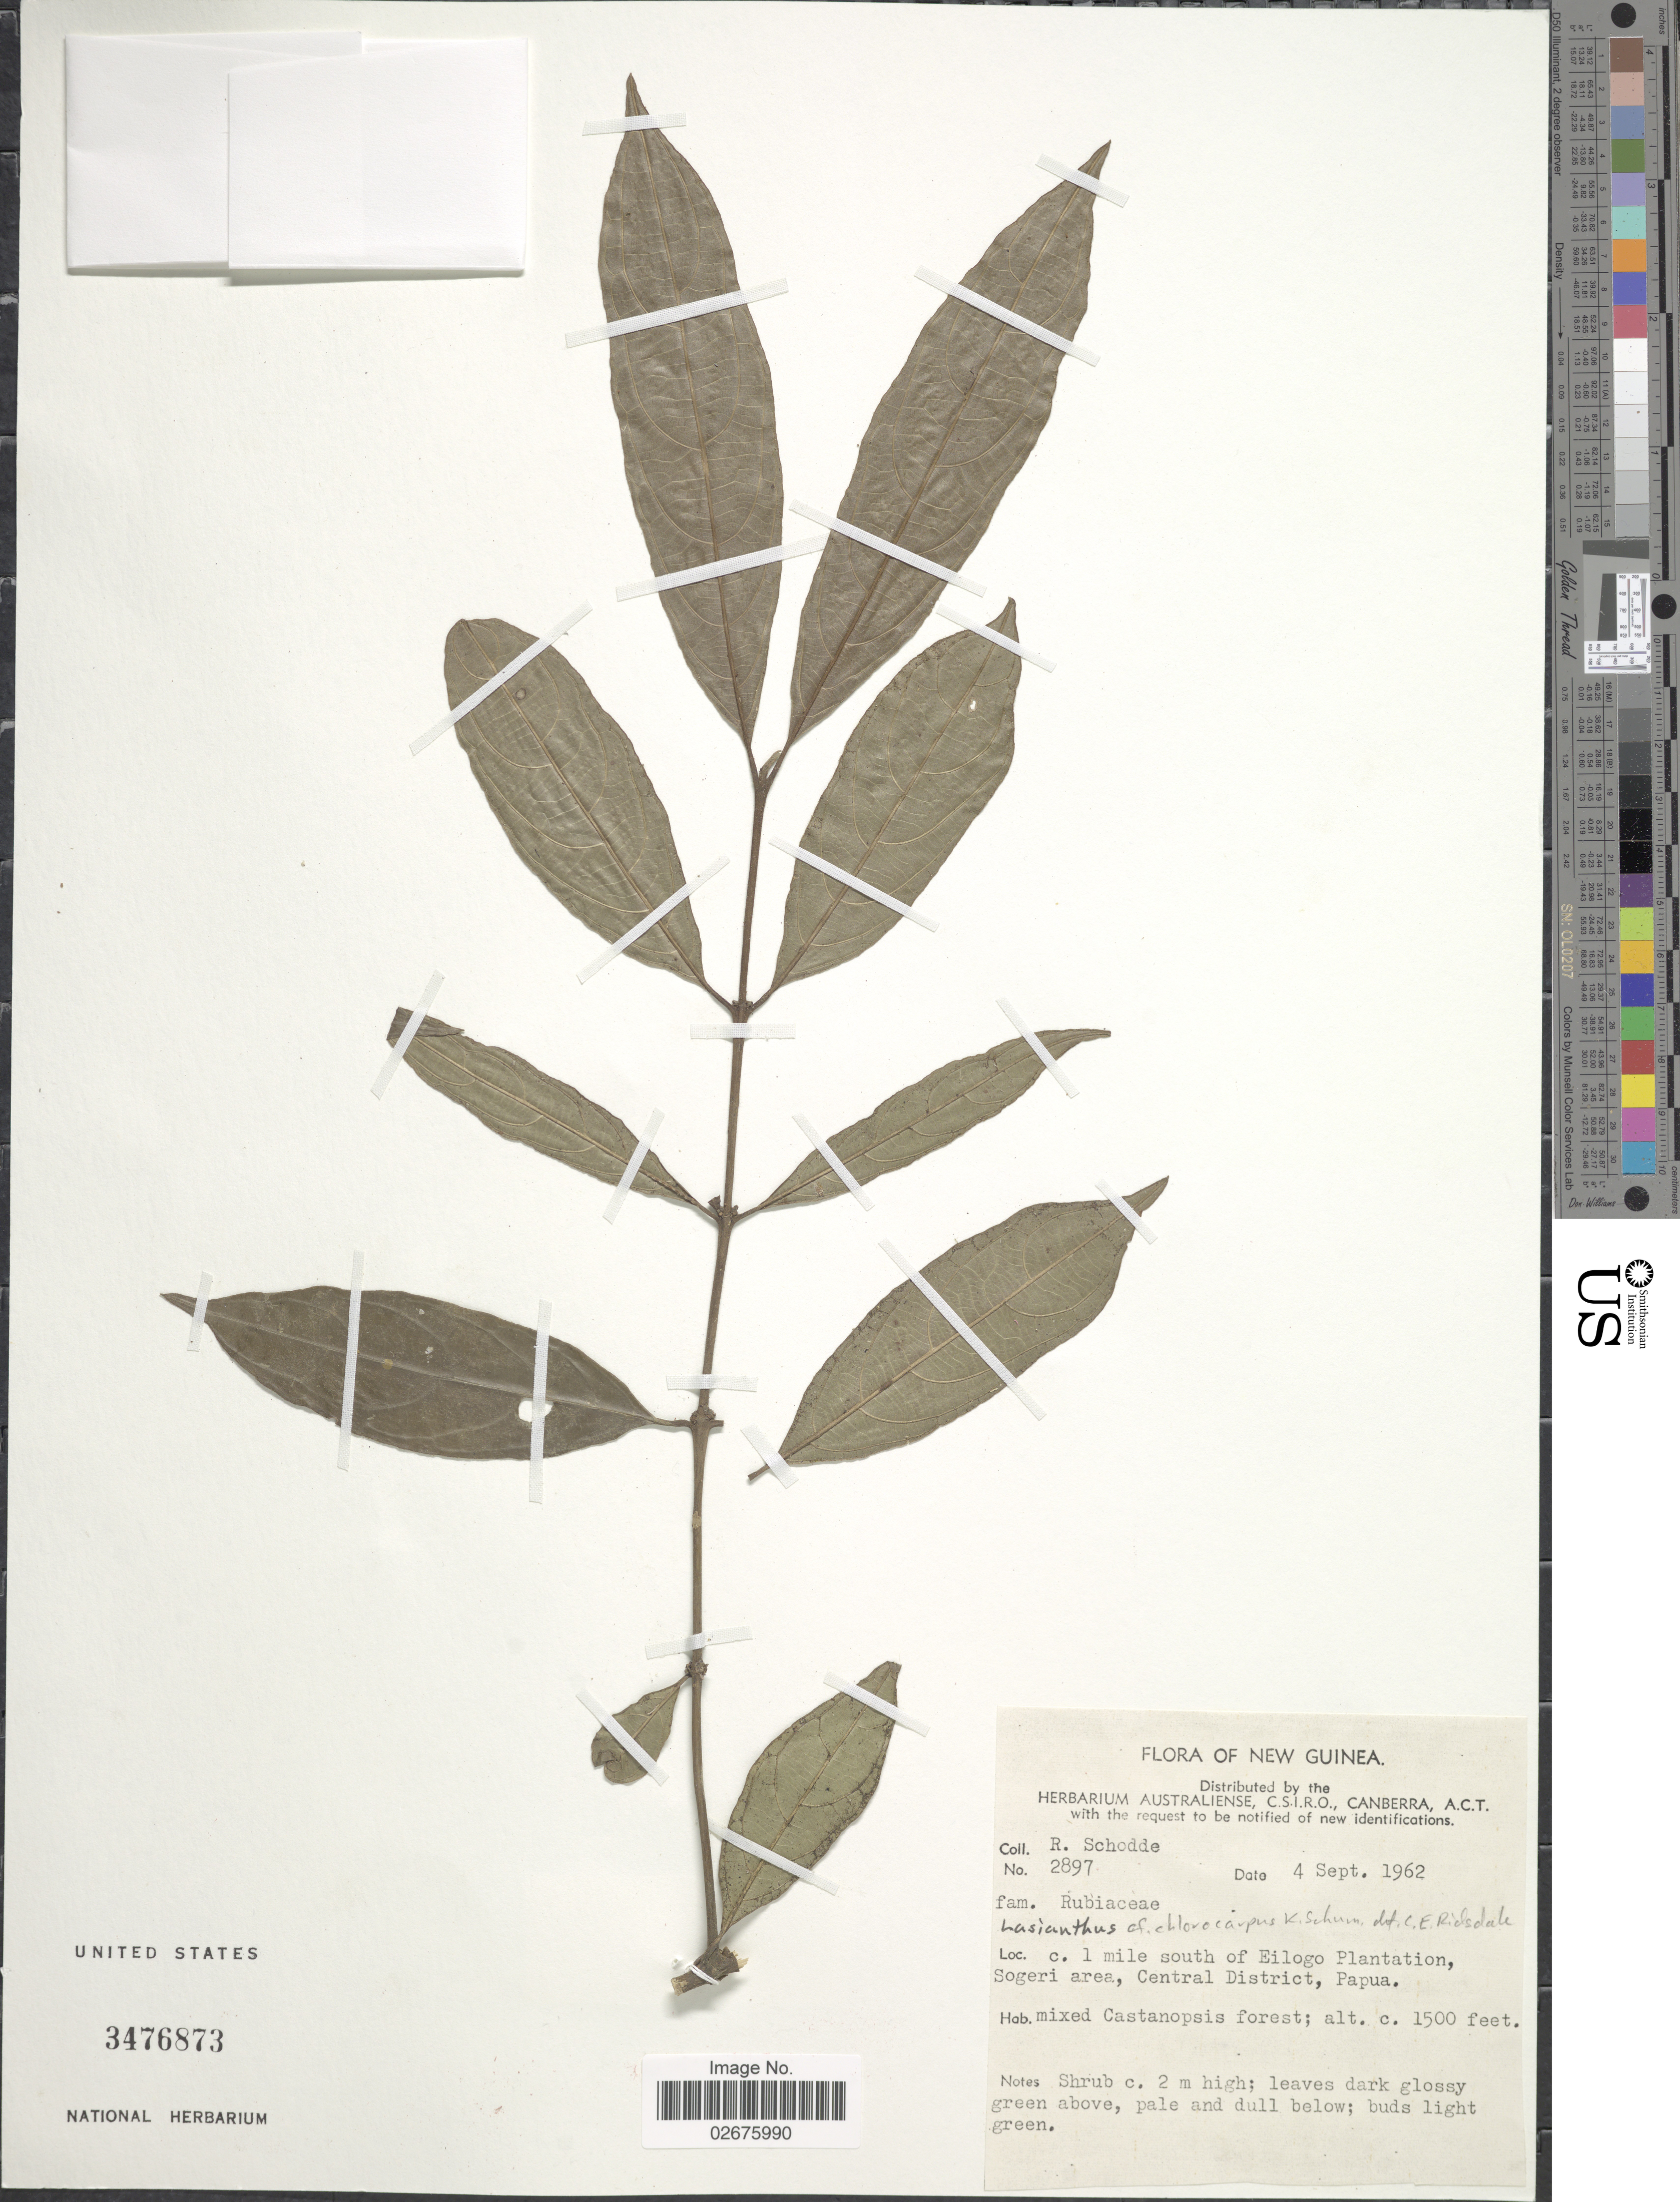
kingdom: Plantae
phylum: Tracheophyta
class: Magnoliopsida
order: Gentianales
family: Rubiaceae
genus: Lasianthus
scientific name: Lasianthus chlorocarpus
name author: K. Schum.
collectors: R. Schodde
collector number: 2897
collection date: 1962-09-04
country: Papua New Guinea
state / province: Central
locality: New Guinea, c. 1 mile south of Eilogo Plantation, Sogeri area, Central District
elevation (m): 457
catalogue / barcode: US 3476873